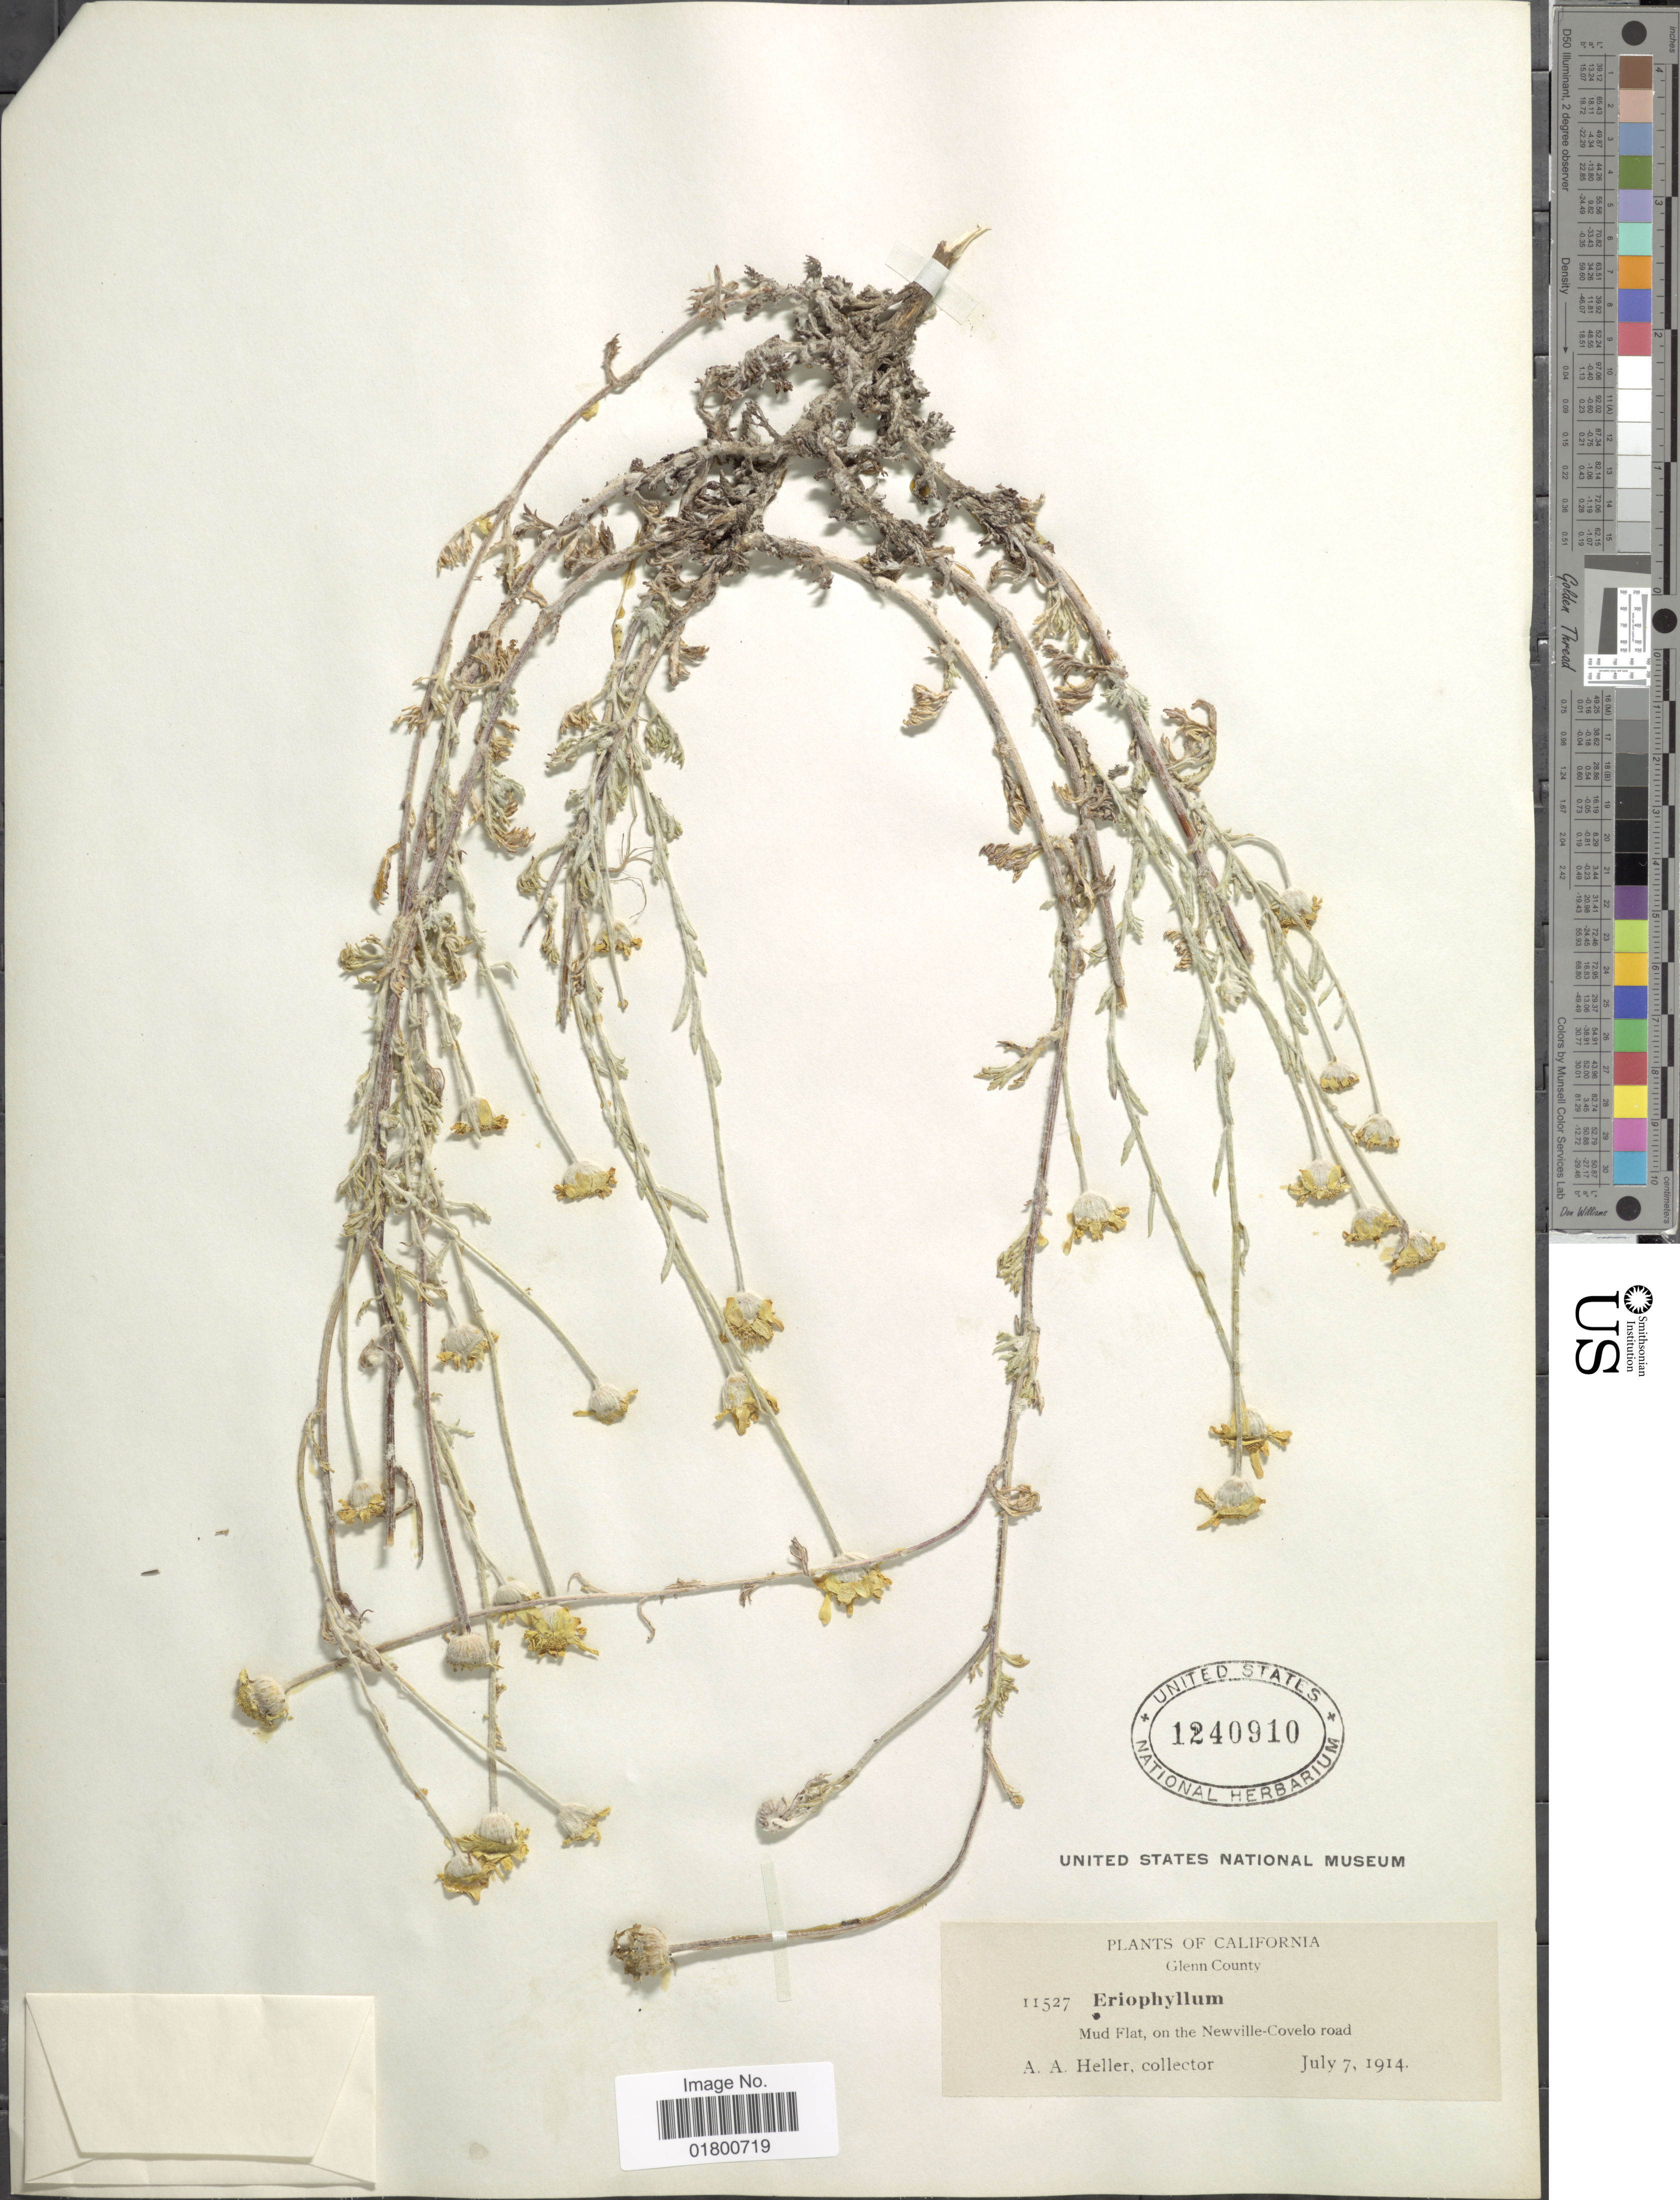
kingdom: Plantae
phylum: Tracheophyta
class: Magnoliopsida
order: Asterales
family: Asteraceae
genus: Eriophyllum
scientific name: Eriophyllum sp.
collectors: A. A. Heller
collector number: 11527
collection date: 1914-07-07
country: United States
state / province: California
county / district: Glenn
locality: Glenn County, Mud flat, on the Newville-Covelo road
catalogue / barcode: US 1240910